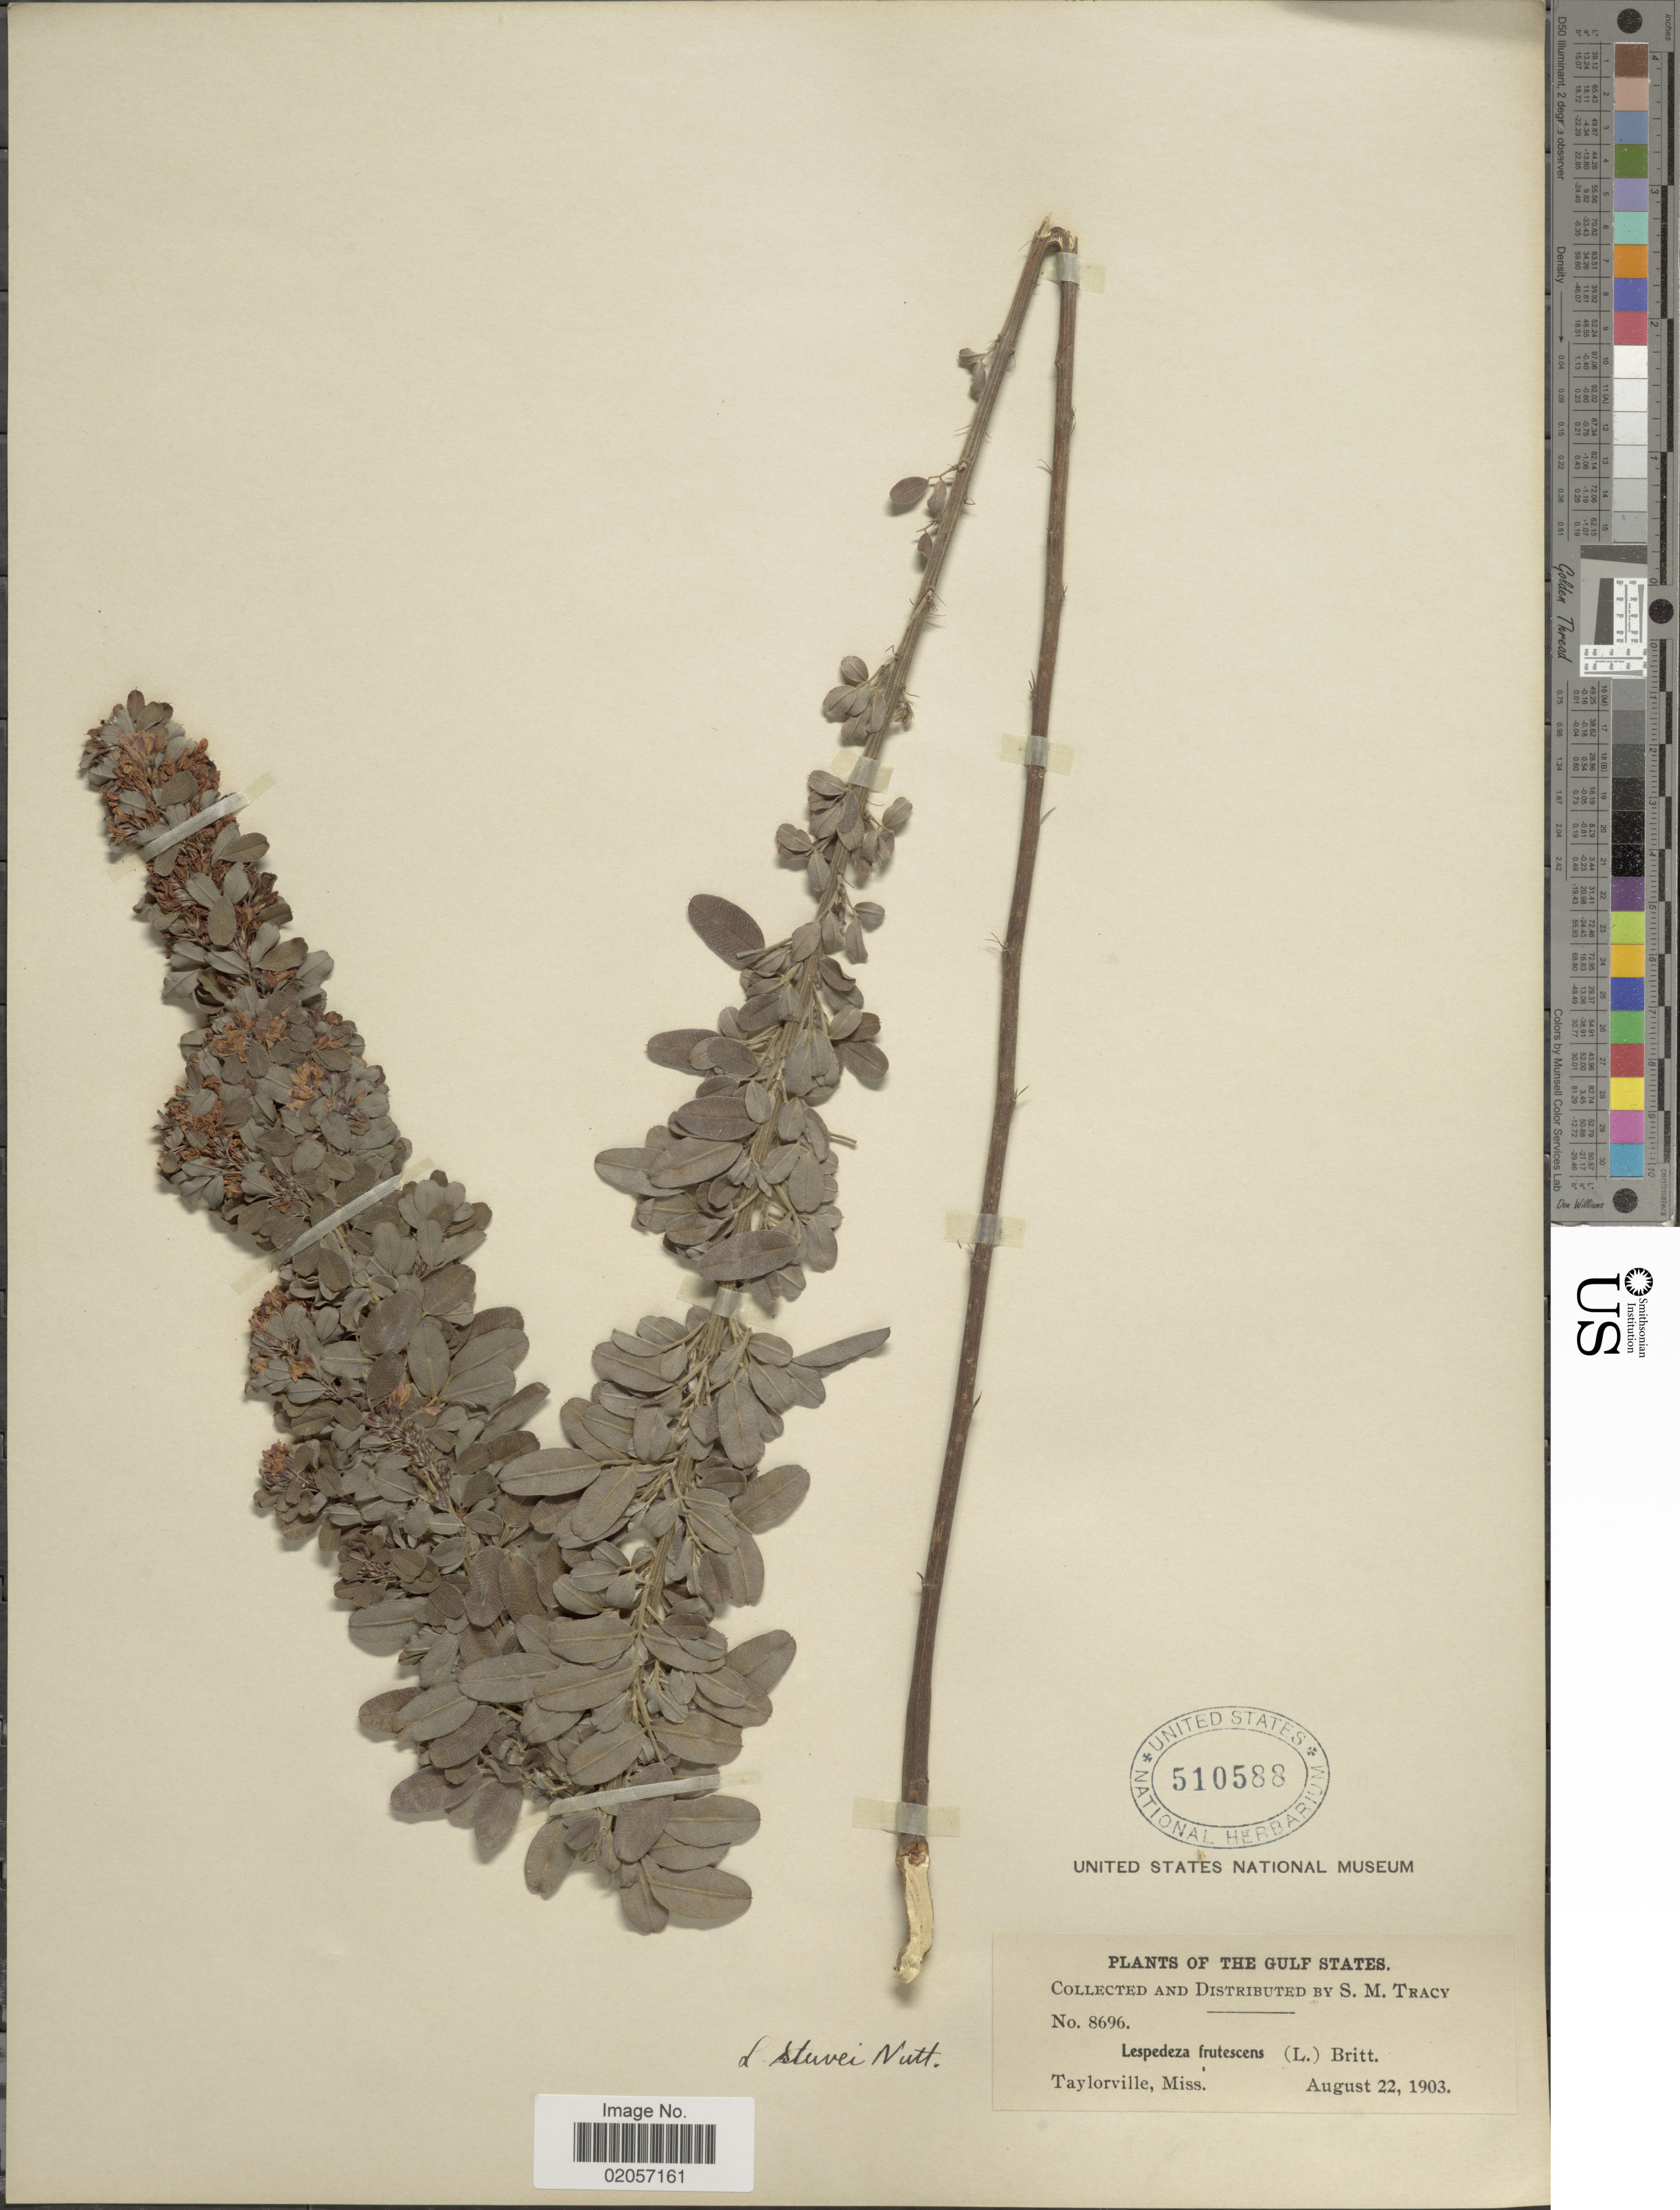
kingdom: Plantae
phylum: Tracheophyta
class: Magnoliopsida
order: Fabales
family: Fabaceae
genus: Lespedeza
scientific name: Lespedeza stuevei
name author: Nutt.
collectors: S. M. Tracy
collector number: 8696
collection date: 1903-08-22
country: United States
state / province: Mississippi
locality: Taylorville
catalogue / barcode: US 510588